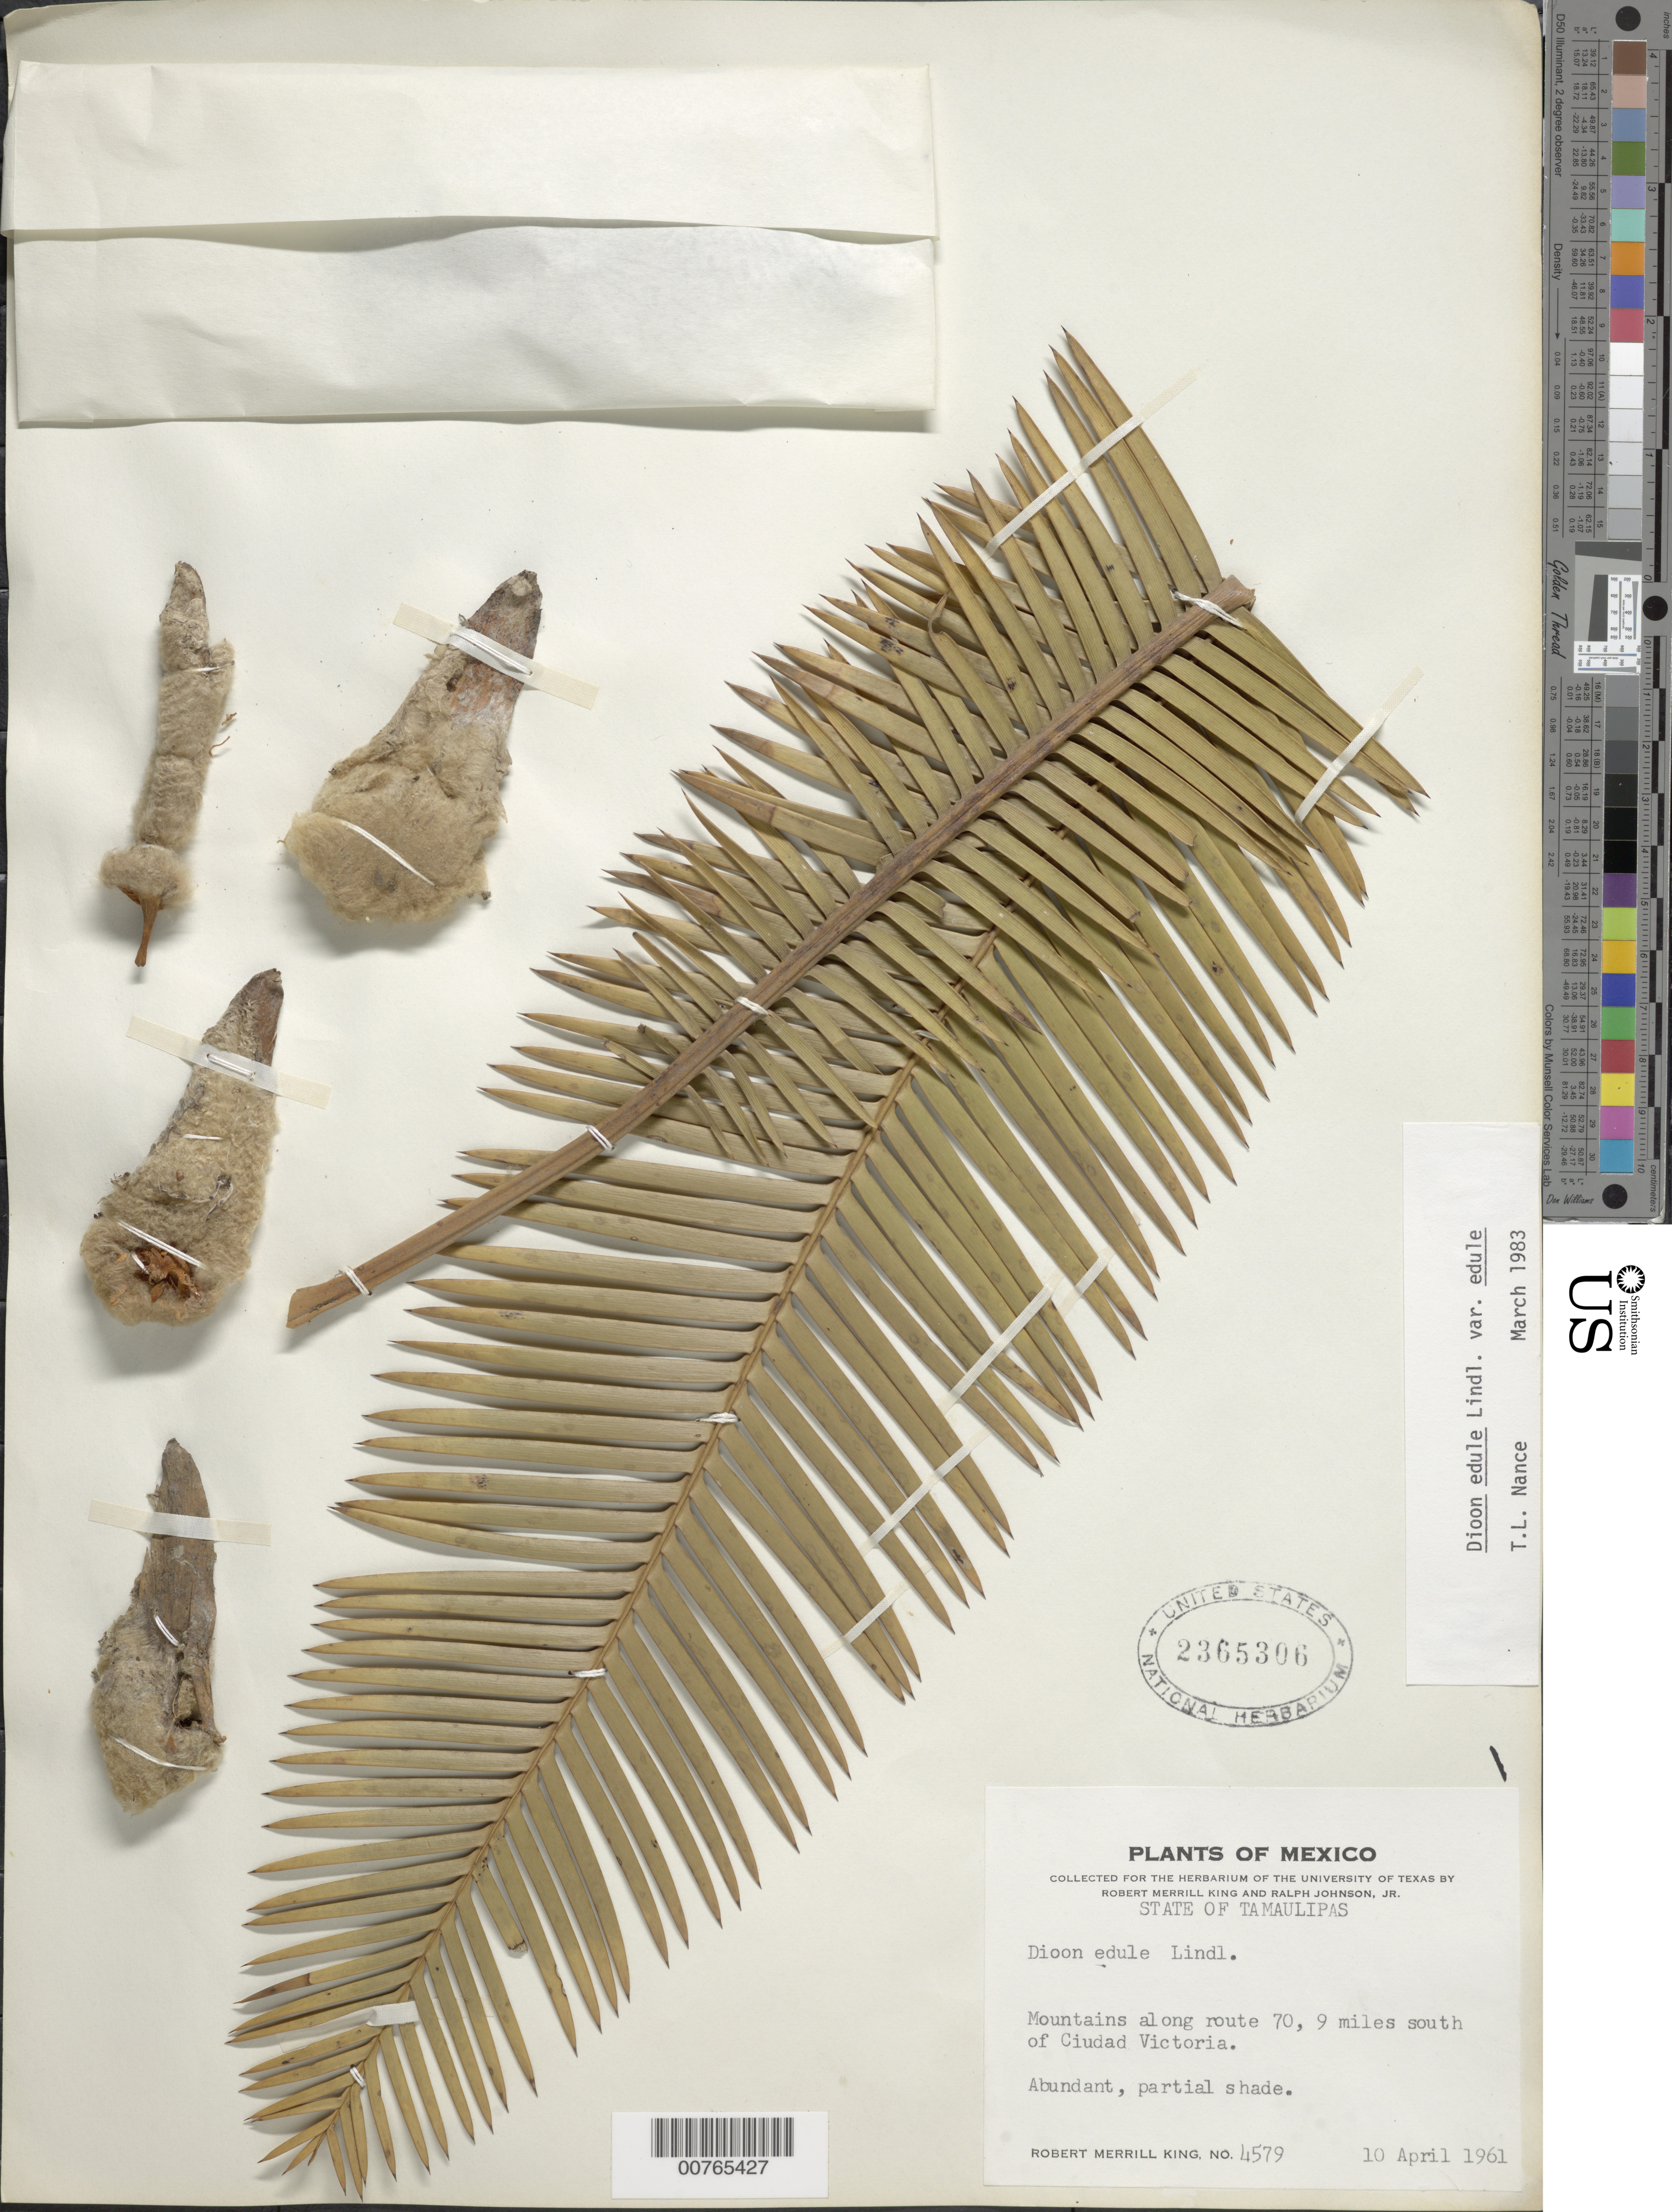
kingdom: Plantae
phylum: Tracheophyta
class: Cycadopsida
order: Cycadales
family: Zamiaceae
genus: Dioon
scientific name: Dioon edule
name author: Lindl.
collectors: R. M. King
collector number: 4579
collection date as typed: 10 Apr 1961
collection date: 1961-04-10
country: Mexico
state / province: Tamaulipas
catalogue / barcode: US 2365306